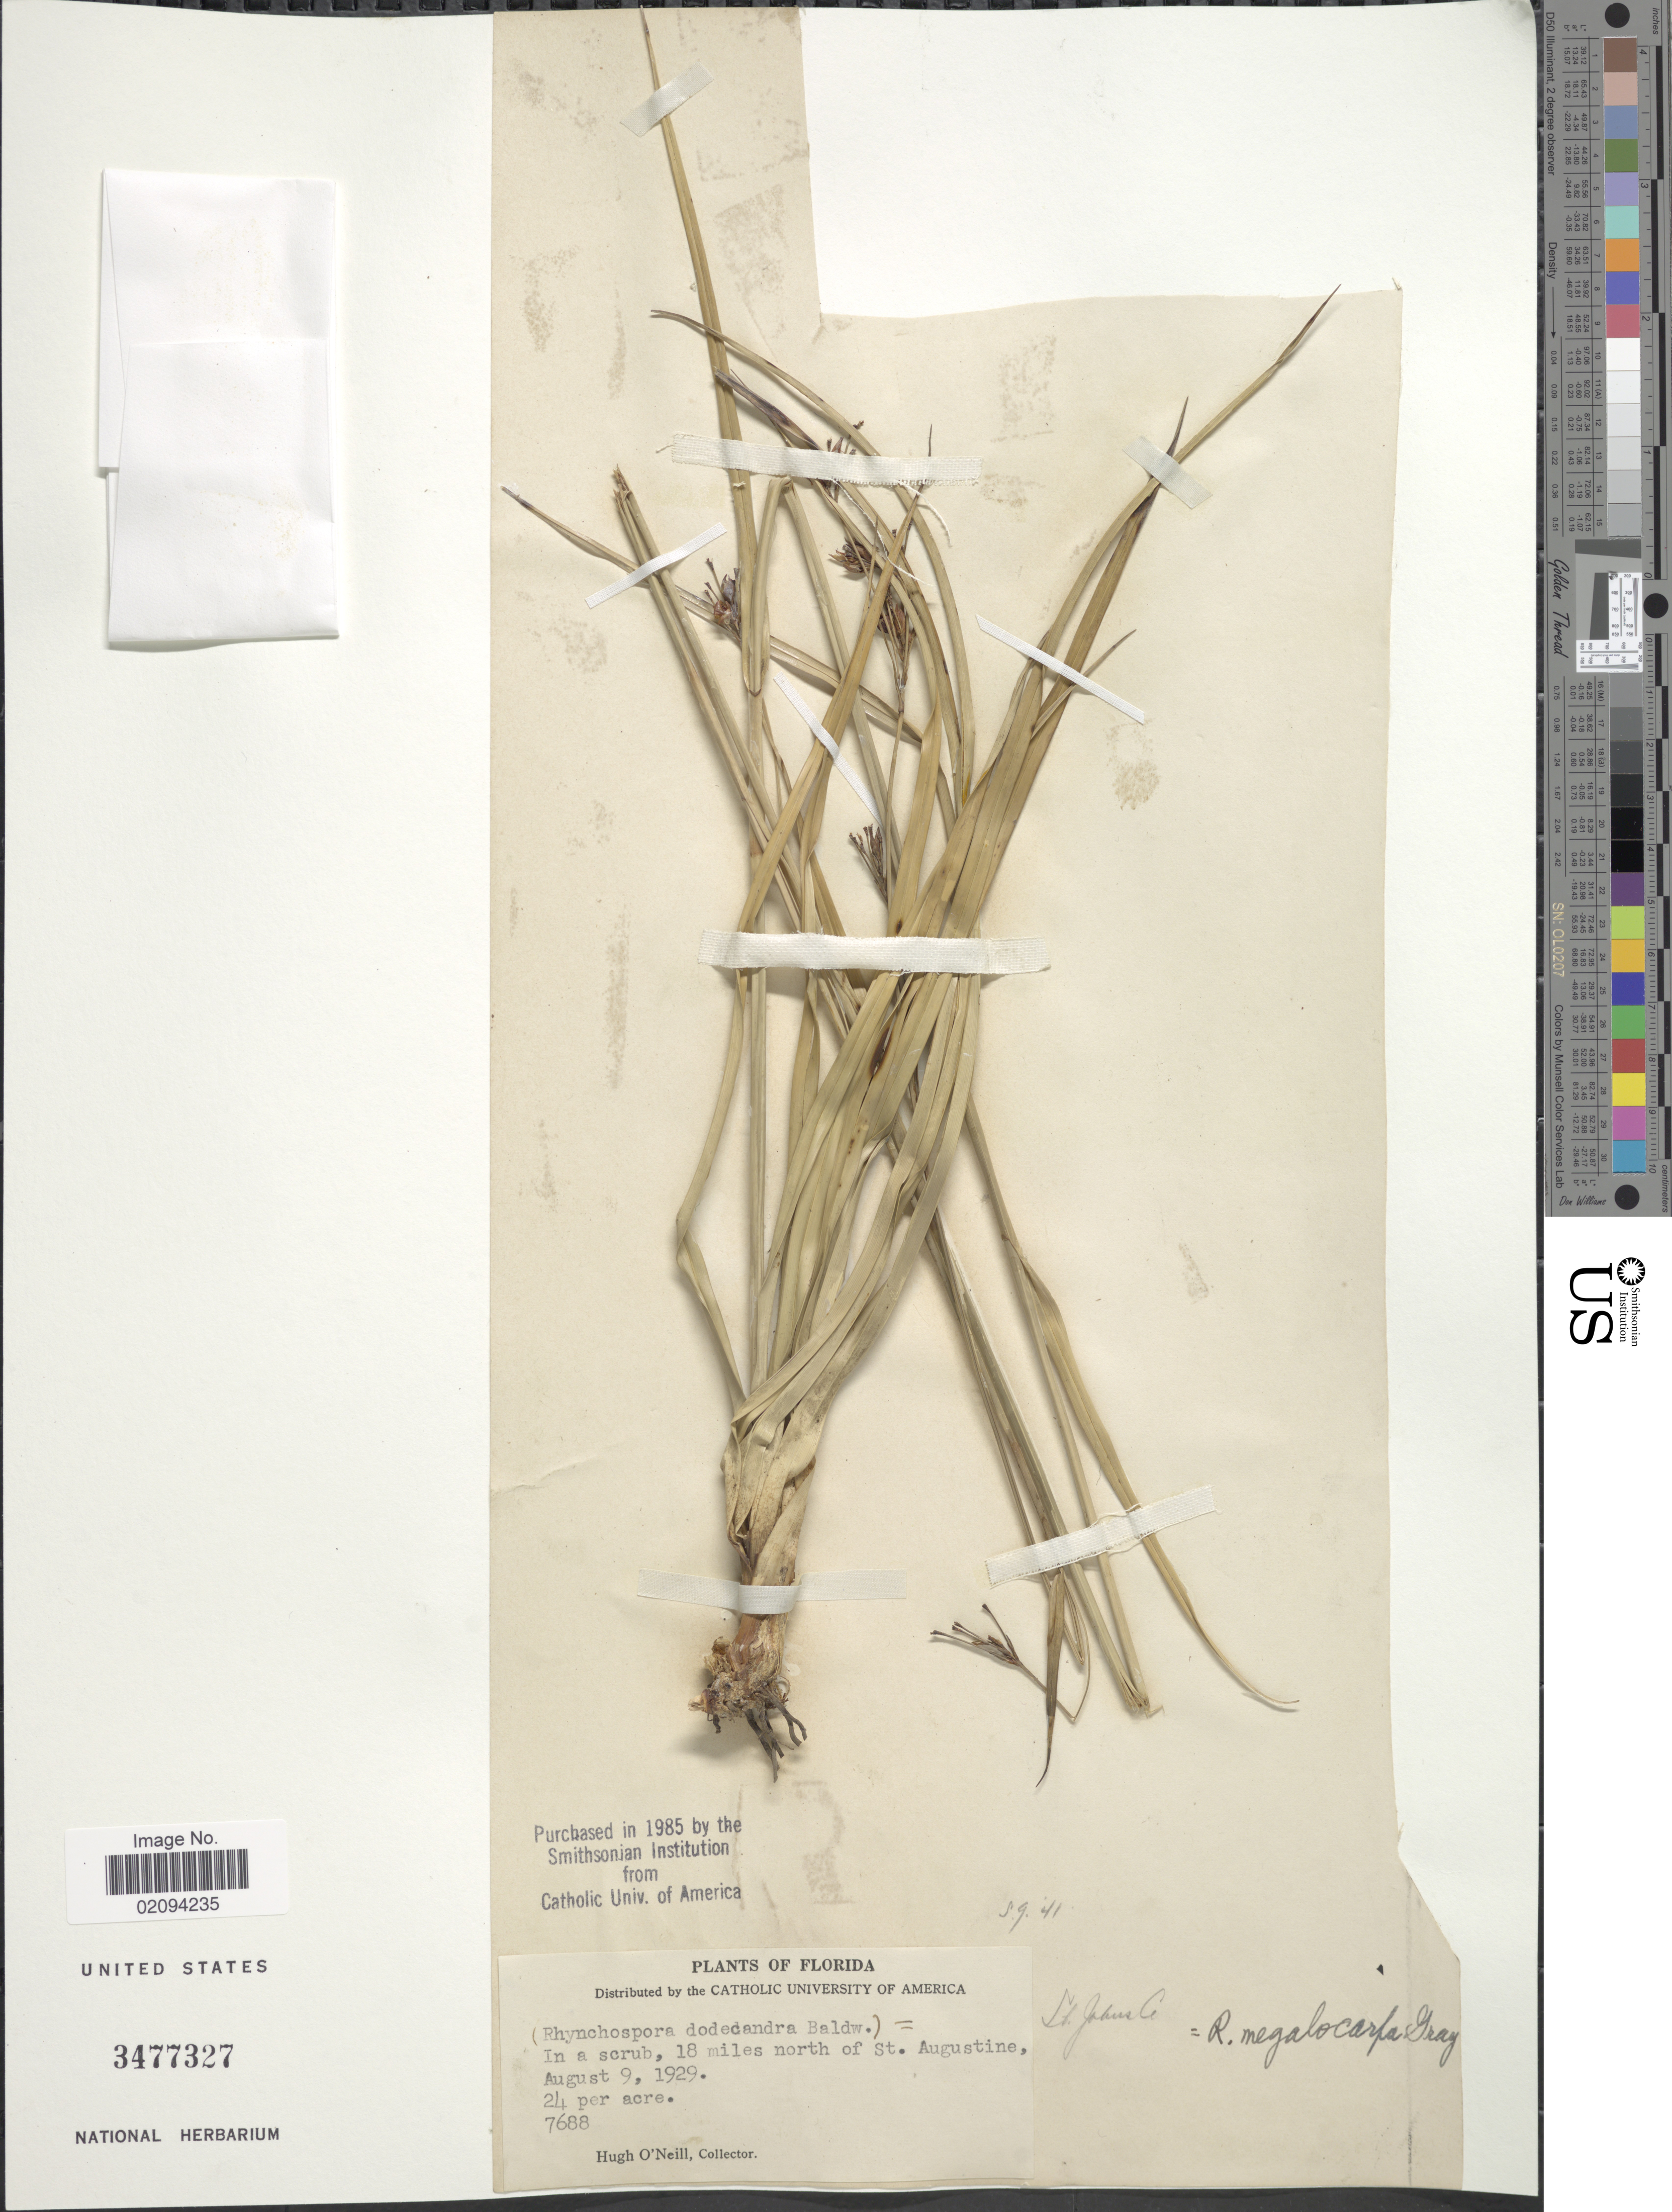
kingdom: Plantae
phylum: Tracheophyta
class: Liliopsida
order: Poales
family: Cyperaceae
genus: Rhynchospora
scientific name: Rhynchospora megalocarpa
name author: A. Gray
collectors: H. O'Neill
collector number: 7688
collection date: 1929-08-09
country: United States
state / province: Florida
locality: In a scrub, 18 miles north of St. Augustine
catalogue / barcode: US 3477327